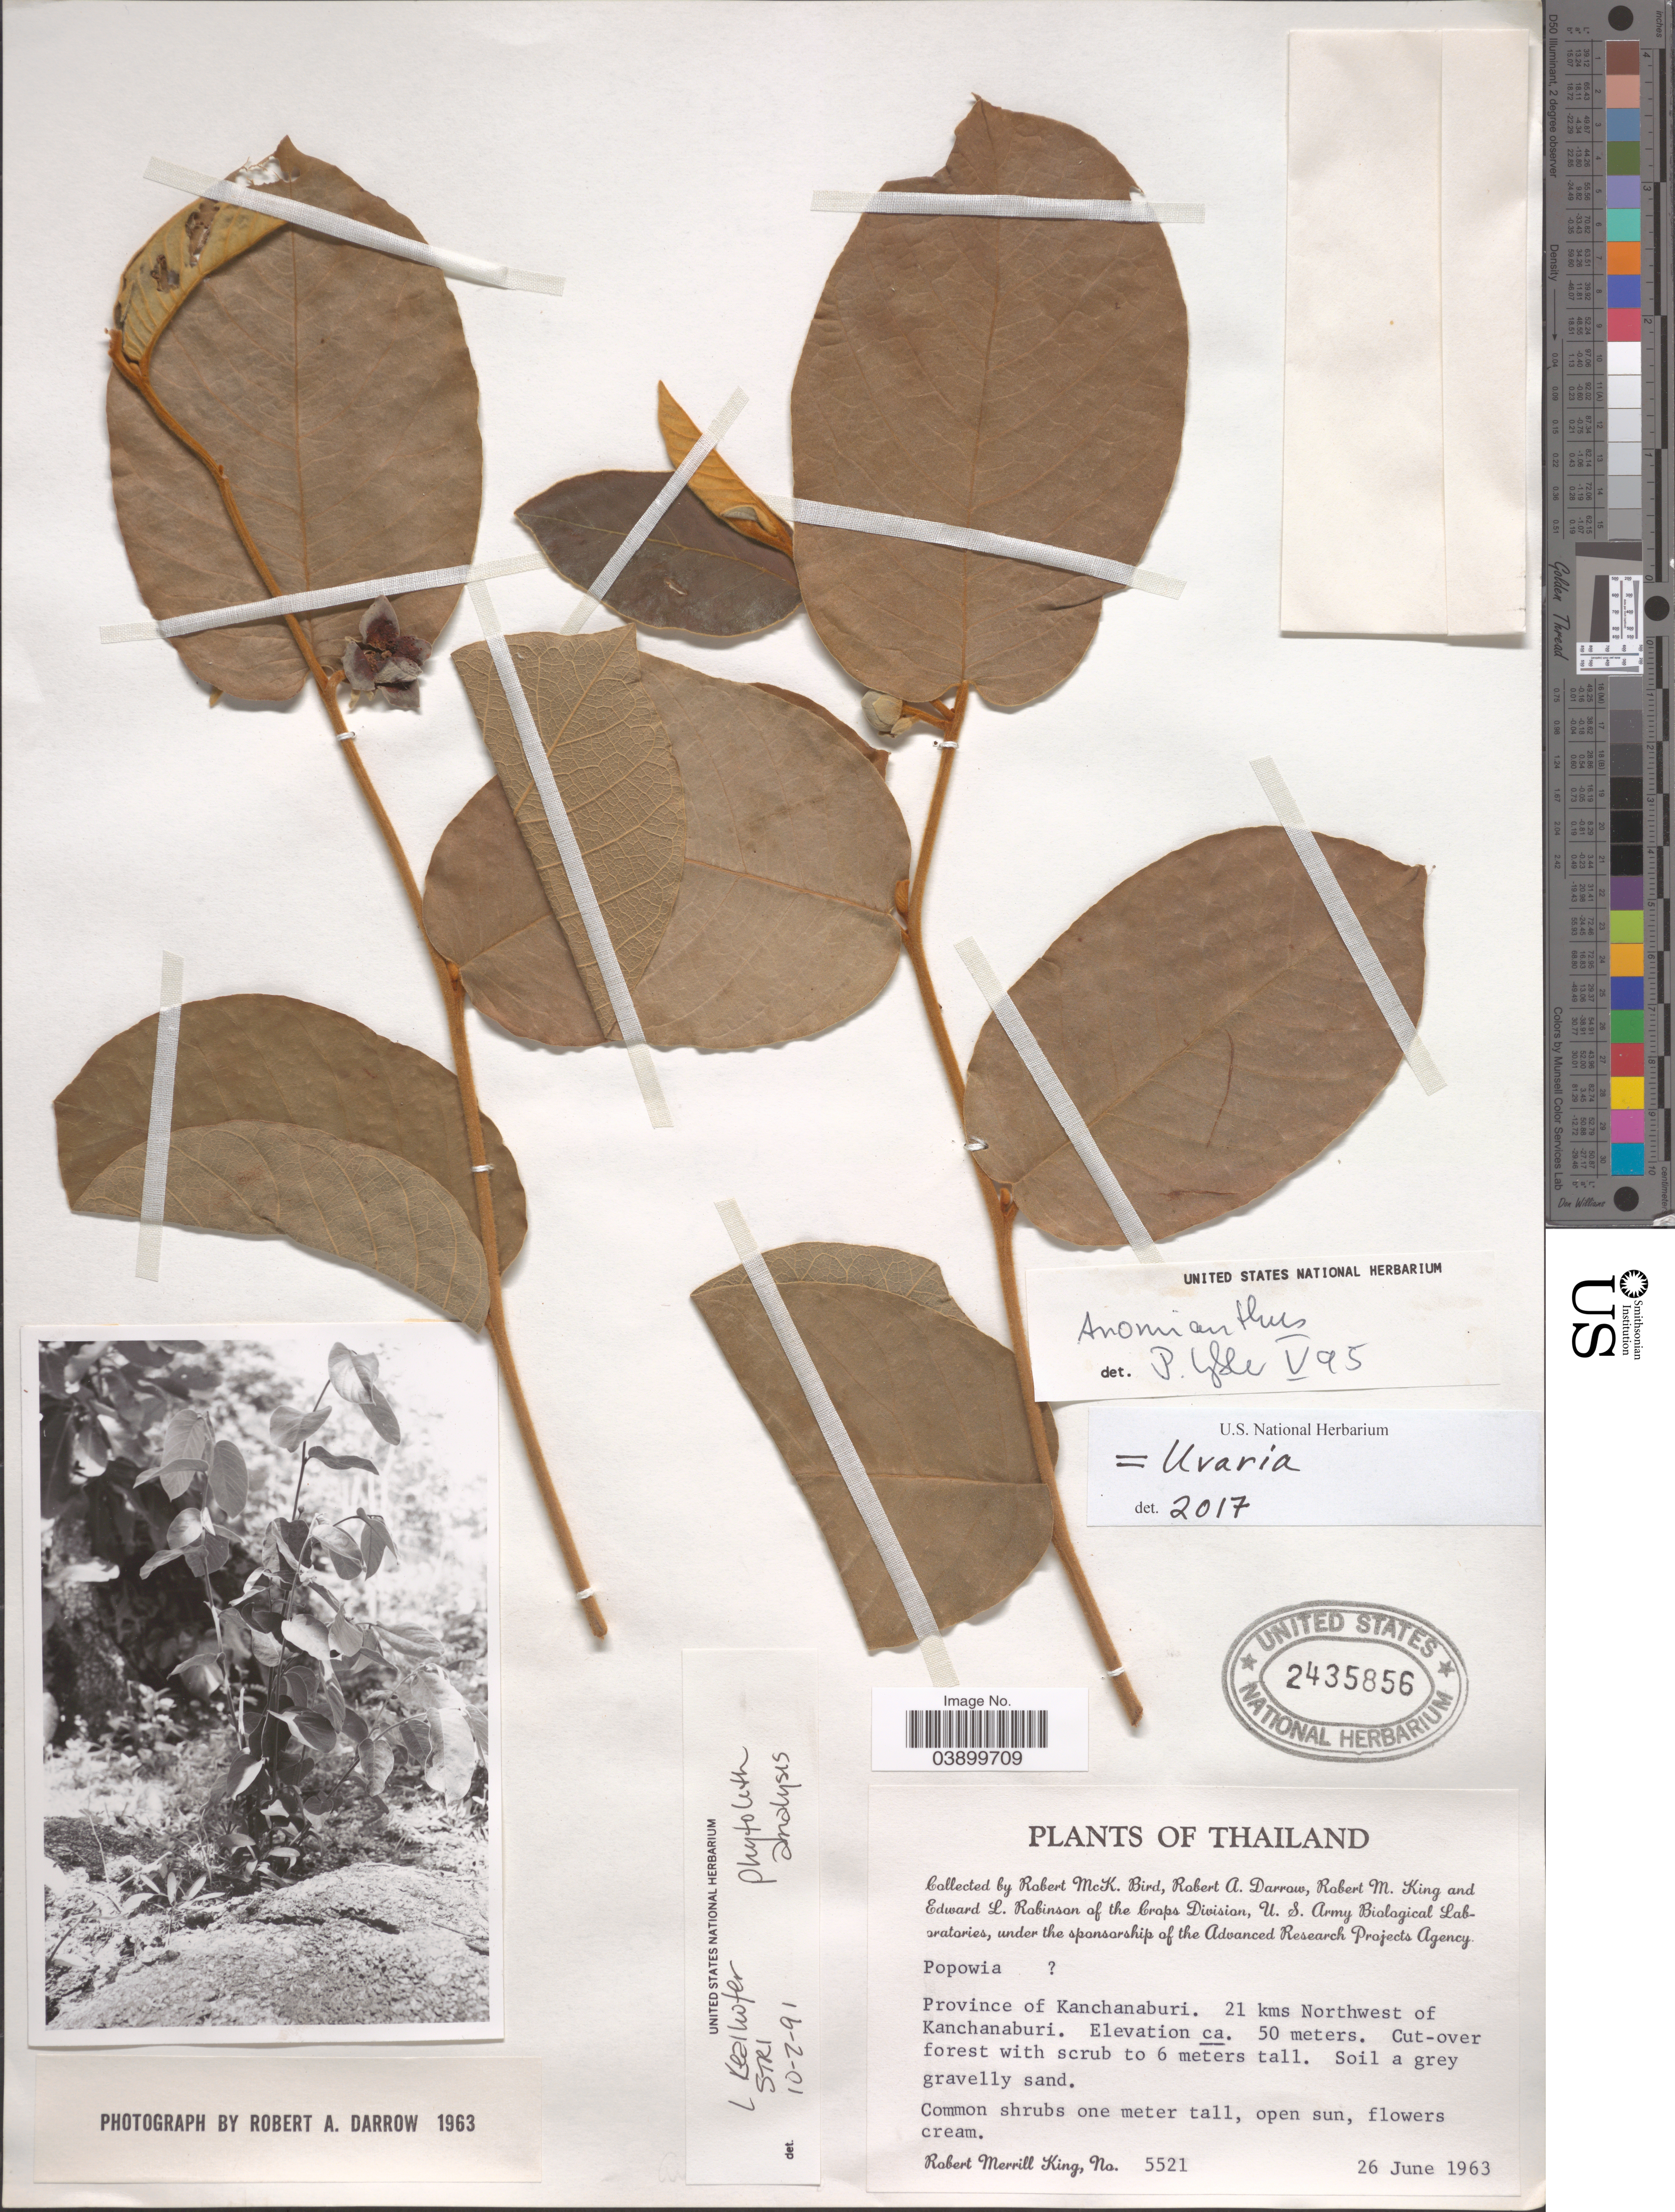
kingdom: Plantae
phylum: Tracheophyta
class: Magnoliopsida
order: Magnoliales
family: Annonaceae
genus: Uvaria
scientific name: Uvaria sp.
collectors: R. M. Bird, R. A. Darrow, R. M. King & E. L. Robinson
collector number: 5521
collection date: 1963-06-26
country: Thailand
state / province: Kanchanaburi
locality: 21 kms Northwest of Kanchanaburi.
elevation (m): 50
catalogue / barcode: US 2435856